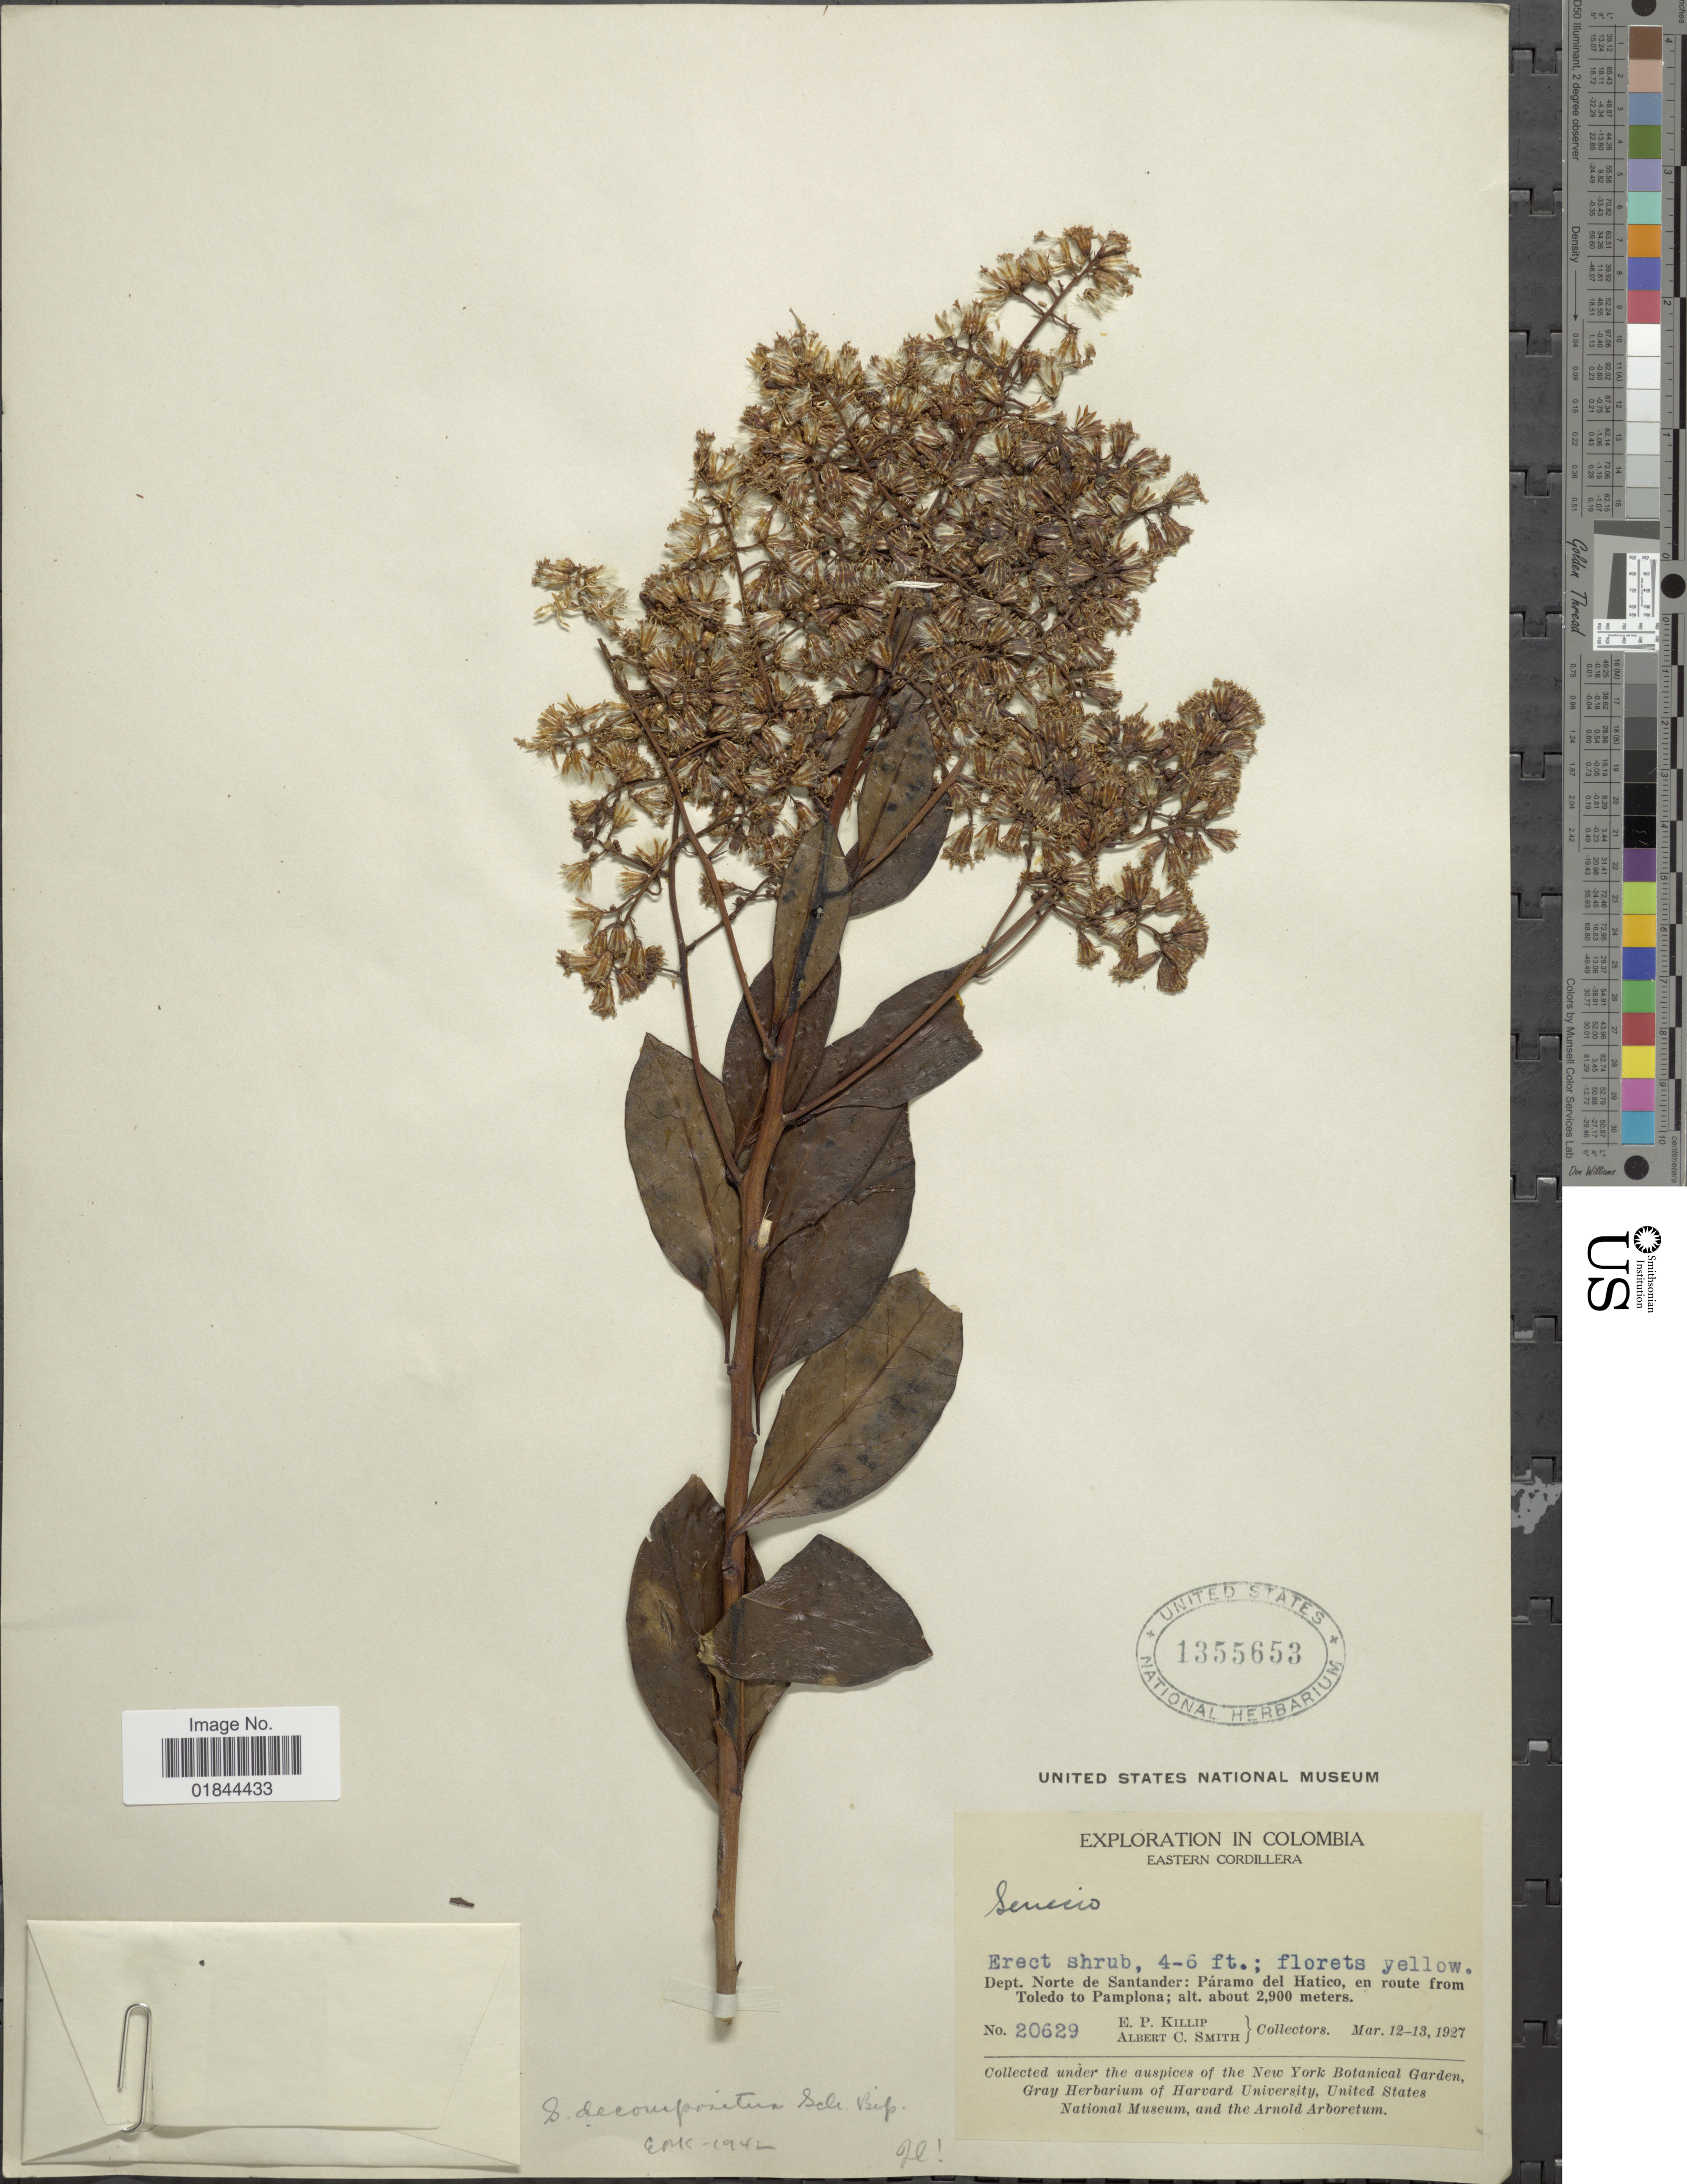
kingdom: Plantae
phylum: Tracheophyta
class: Magnoliopsida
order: Asterales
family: Asteraceae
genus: Pentacalia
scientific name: Pentacalia decomposita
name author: (Sch. Bip. ex Hieron.) Cuatrec.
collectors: E. P. Killip & A. C. Smith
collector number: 20629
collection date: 1927-03-12/1927-03-13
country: Colombia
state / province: Norte de Santander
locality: Eastern Cordillera, dept. Norte de Santander: Páramo del Hatico, en route from Toledo to Pamplona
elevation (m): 2900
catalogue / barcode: US 1355653